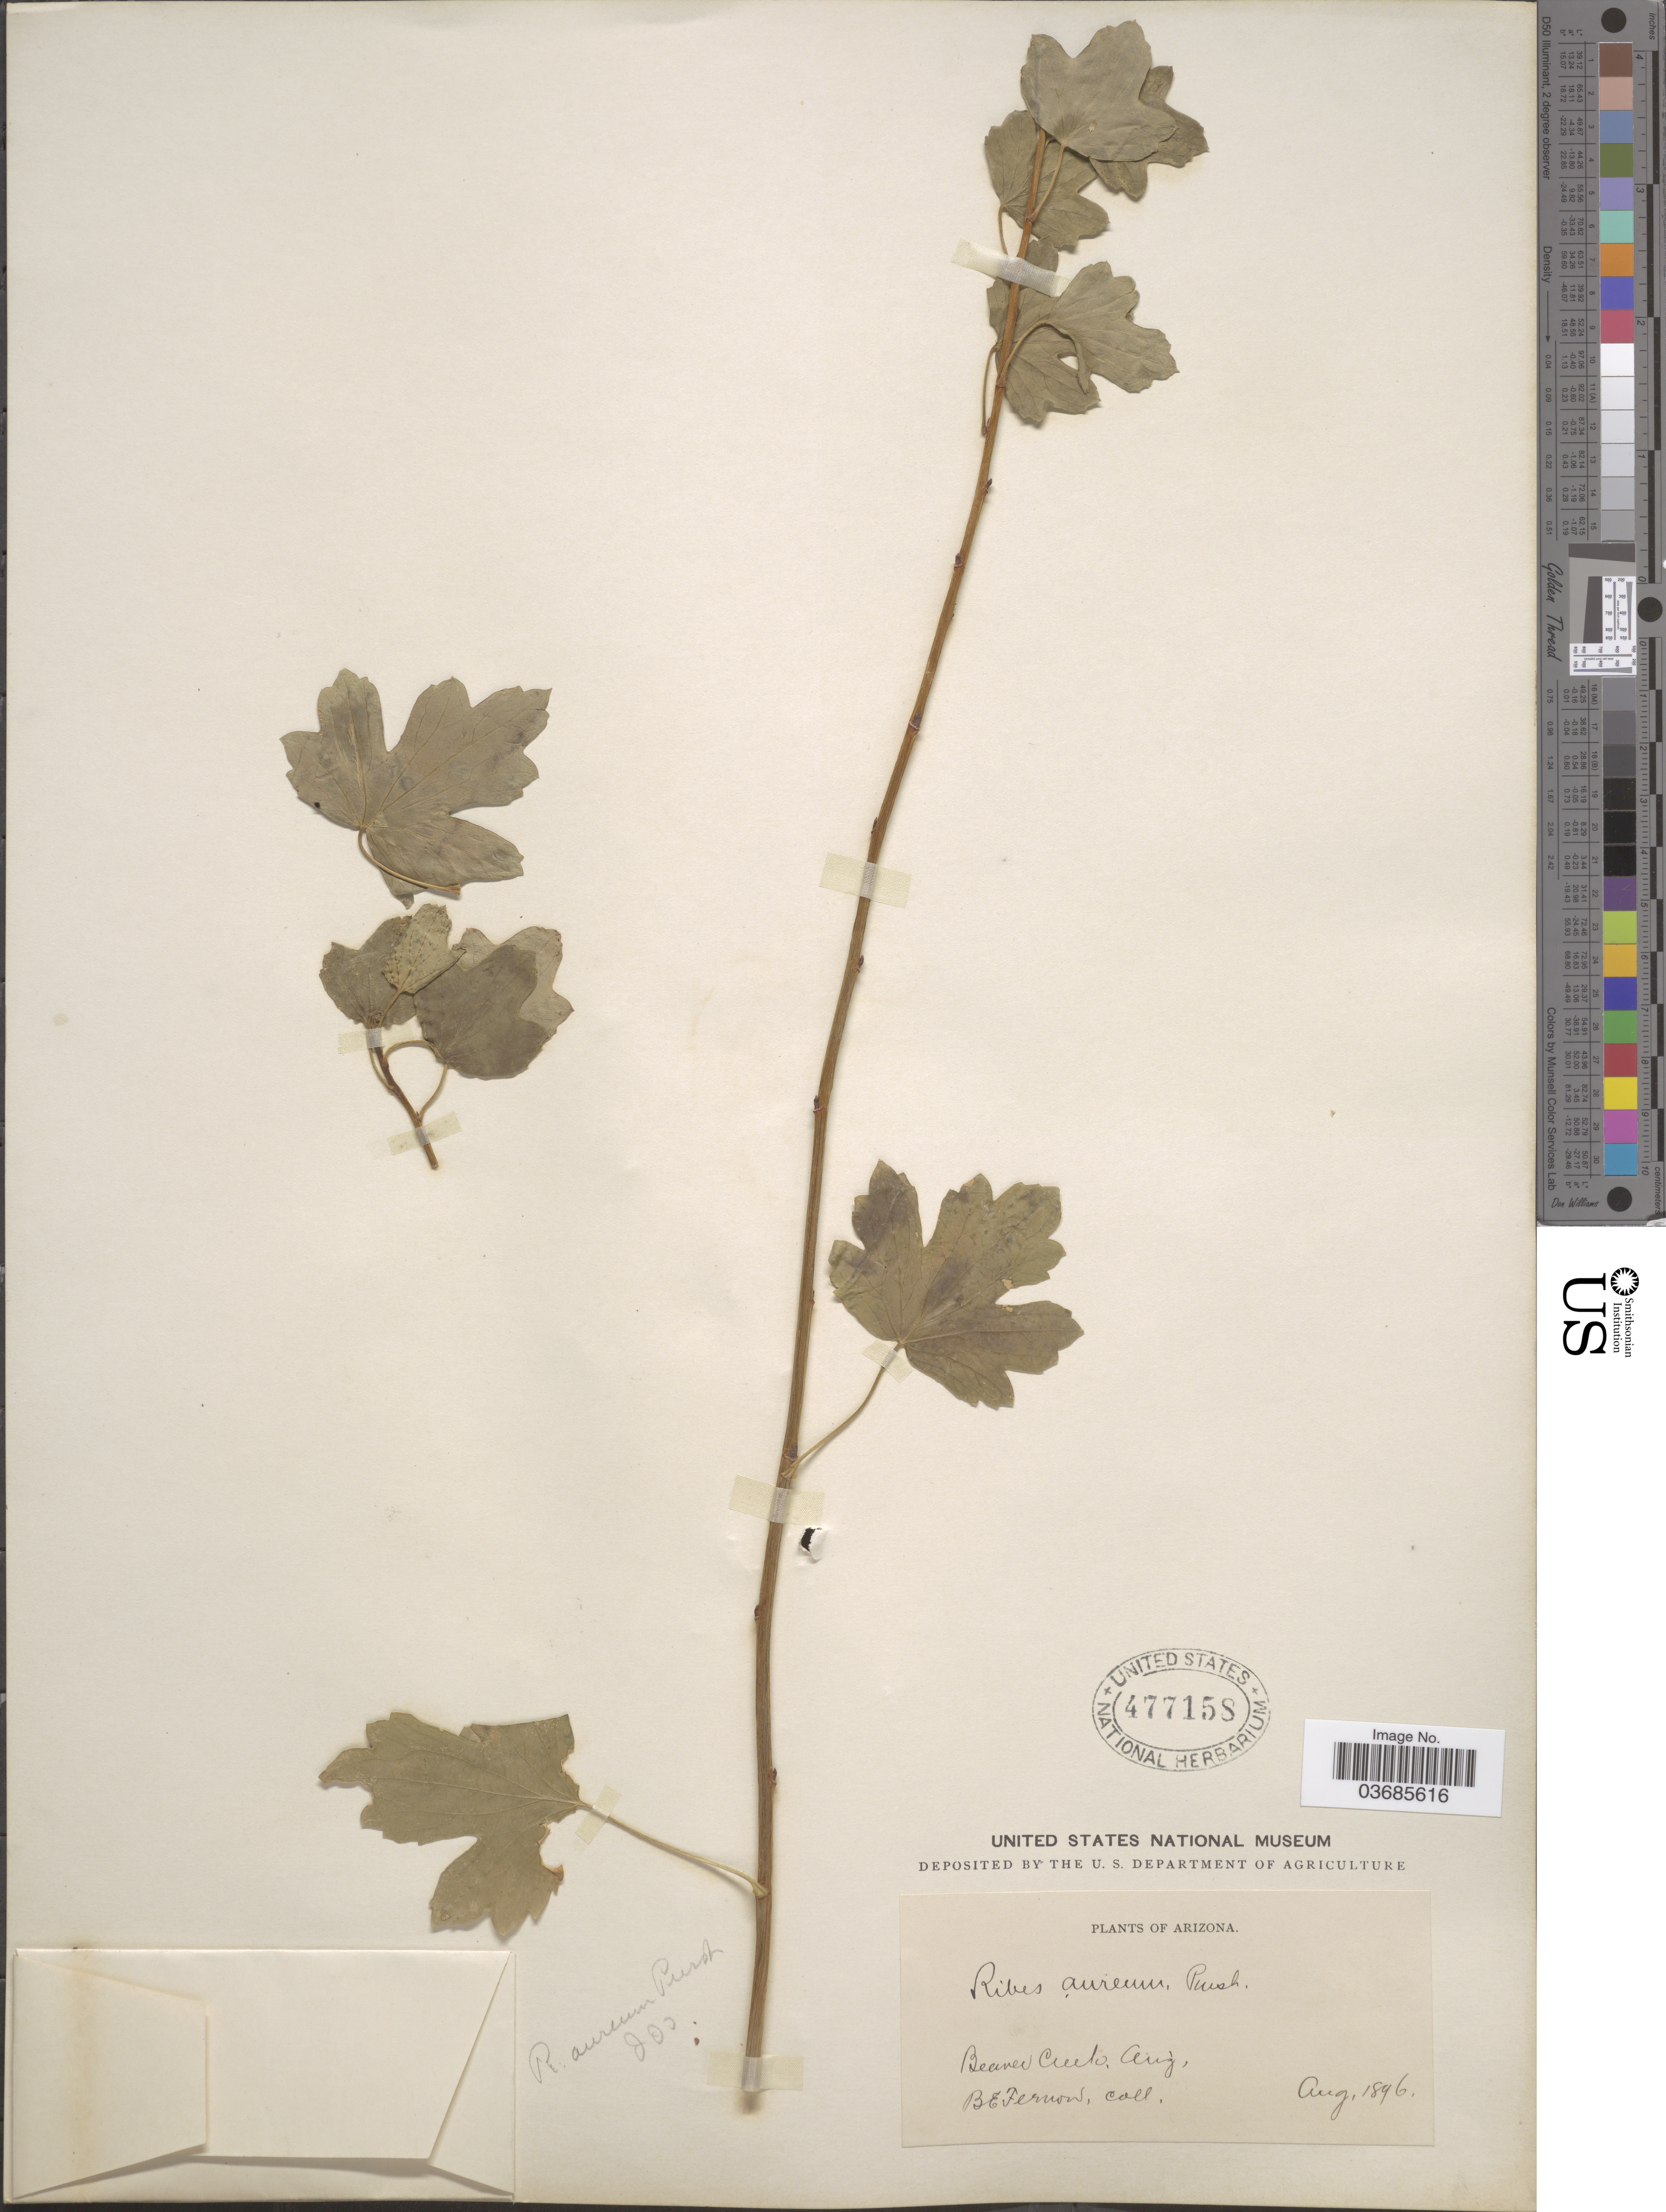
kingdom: Plantae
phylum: Tracheophyta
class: Magnoliopsida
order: Saxifragales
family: Grossulariaceae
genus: Ribes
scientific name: Ribes aureum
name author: Pursh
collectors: B. Fernow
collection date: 1896-08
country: United States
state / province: Arizona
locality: Beaned Creek.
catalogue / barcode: US 477158